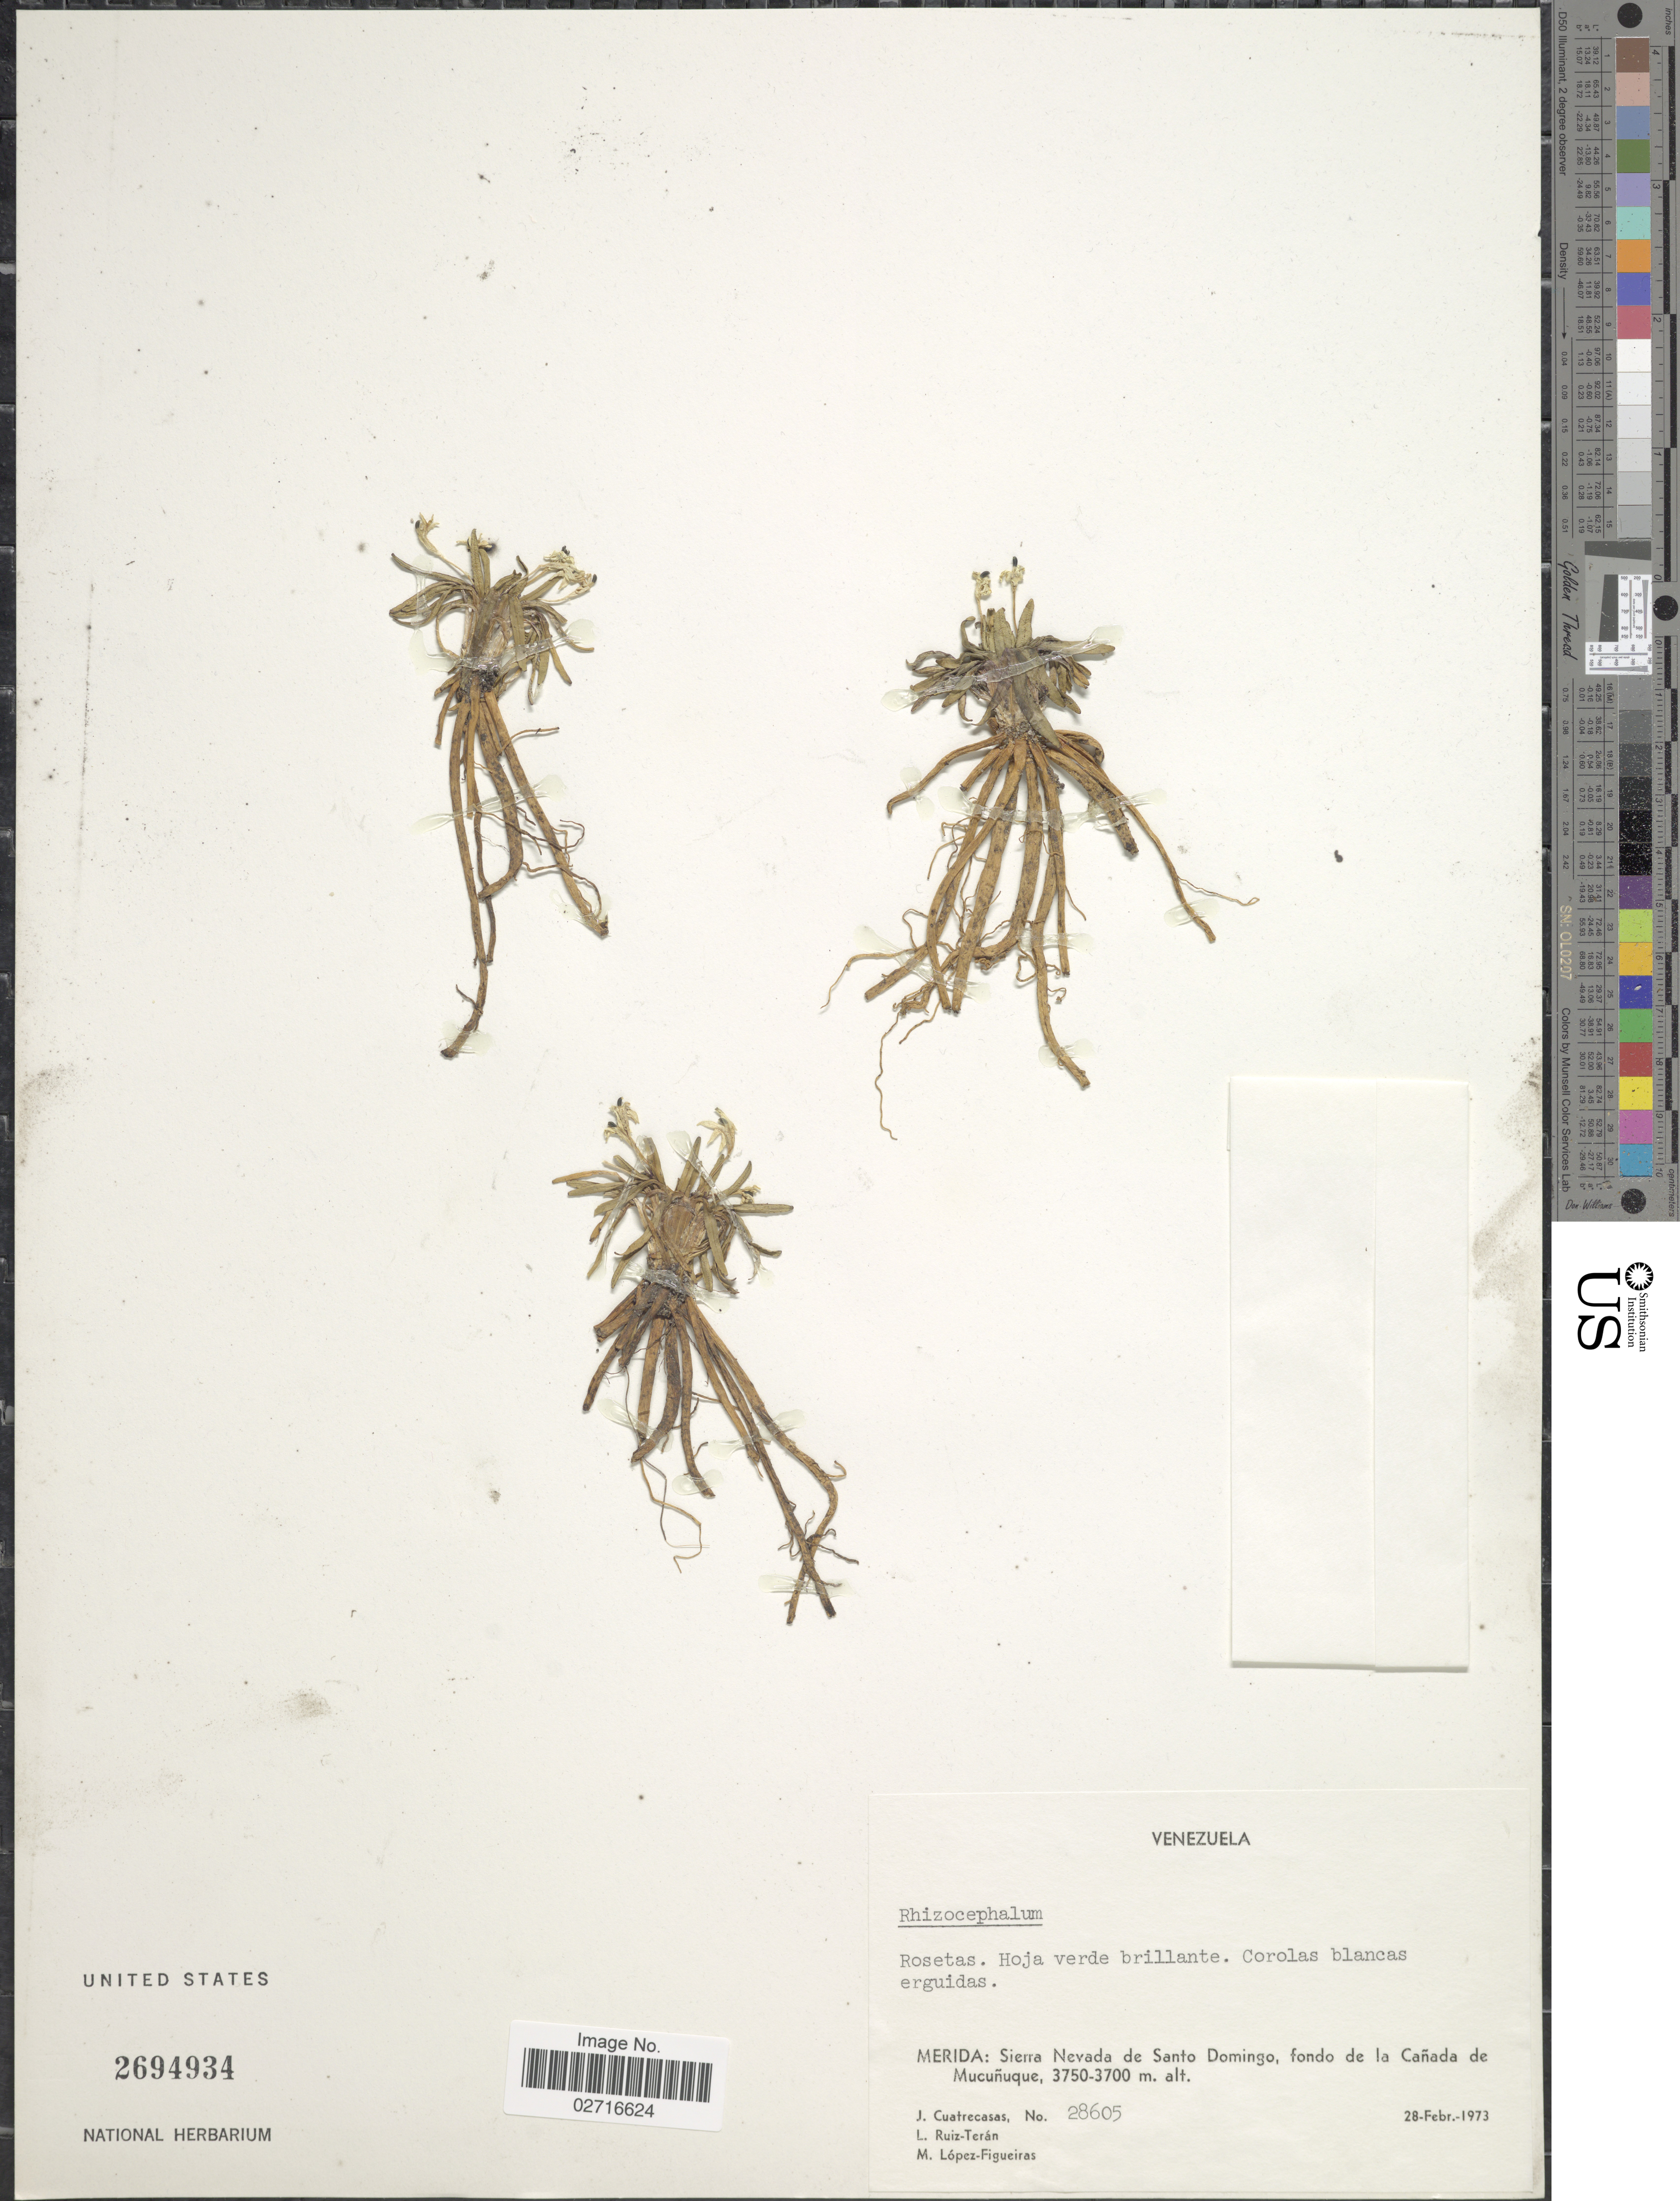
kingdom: Plantae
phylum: Tracheophyta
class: Magnoliopsida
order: Asterales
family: Campanulaceae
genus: Rhizocephalum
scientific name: Rhizocephalum sp.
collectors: J. Cuatrecasas, L. E. Ruíz-Terán & M. López Figueiras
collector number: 28605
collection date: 1973-02-28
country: Venezuela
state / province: Mérida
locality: Sierra Nevada de Santo Domingo, fondo de la Canada de Mucunuque.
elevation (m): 3700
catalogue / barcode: US 2694934